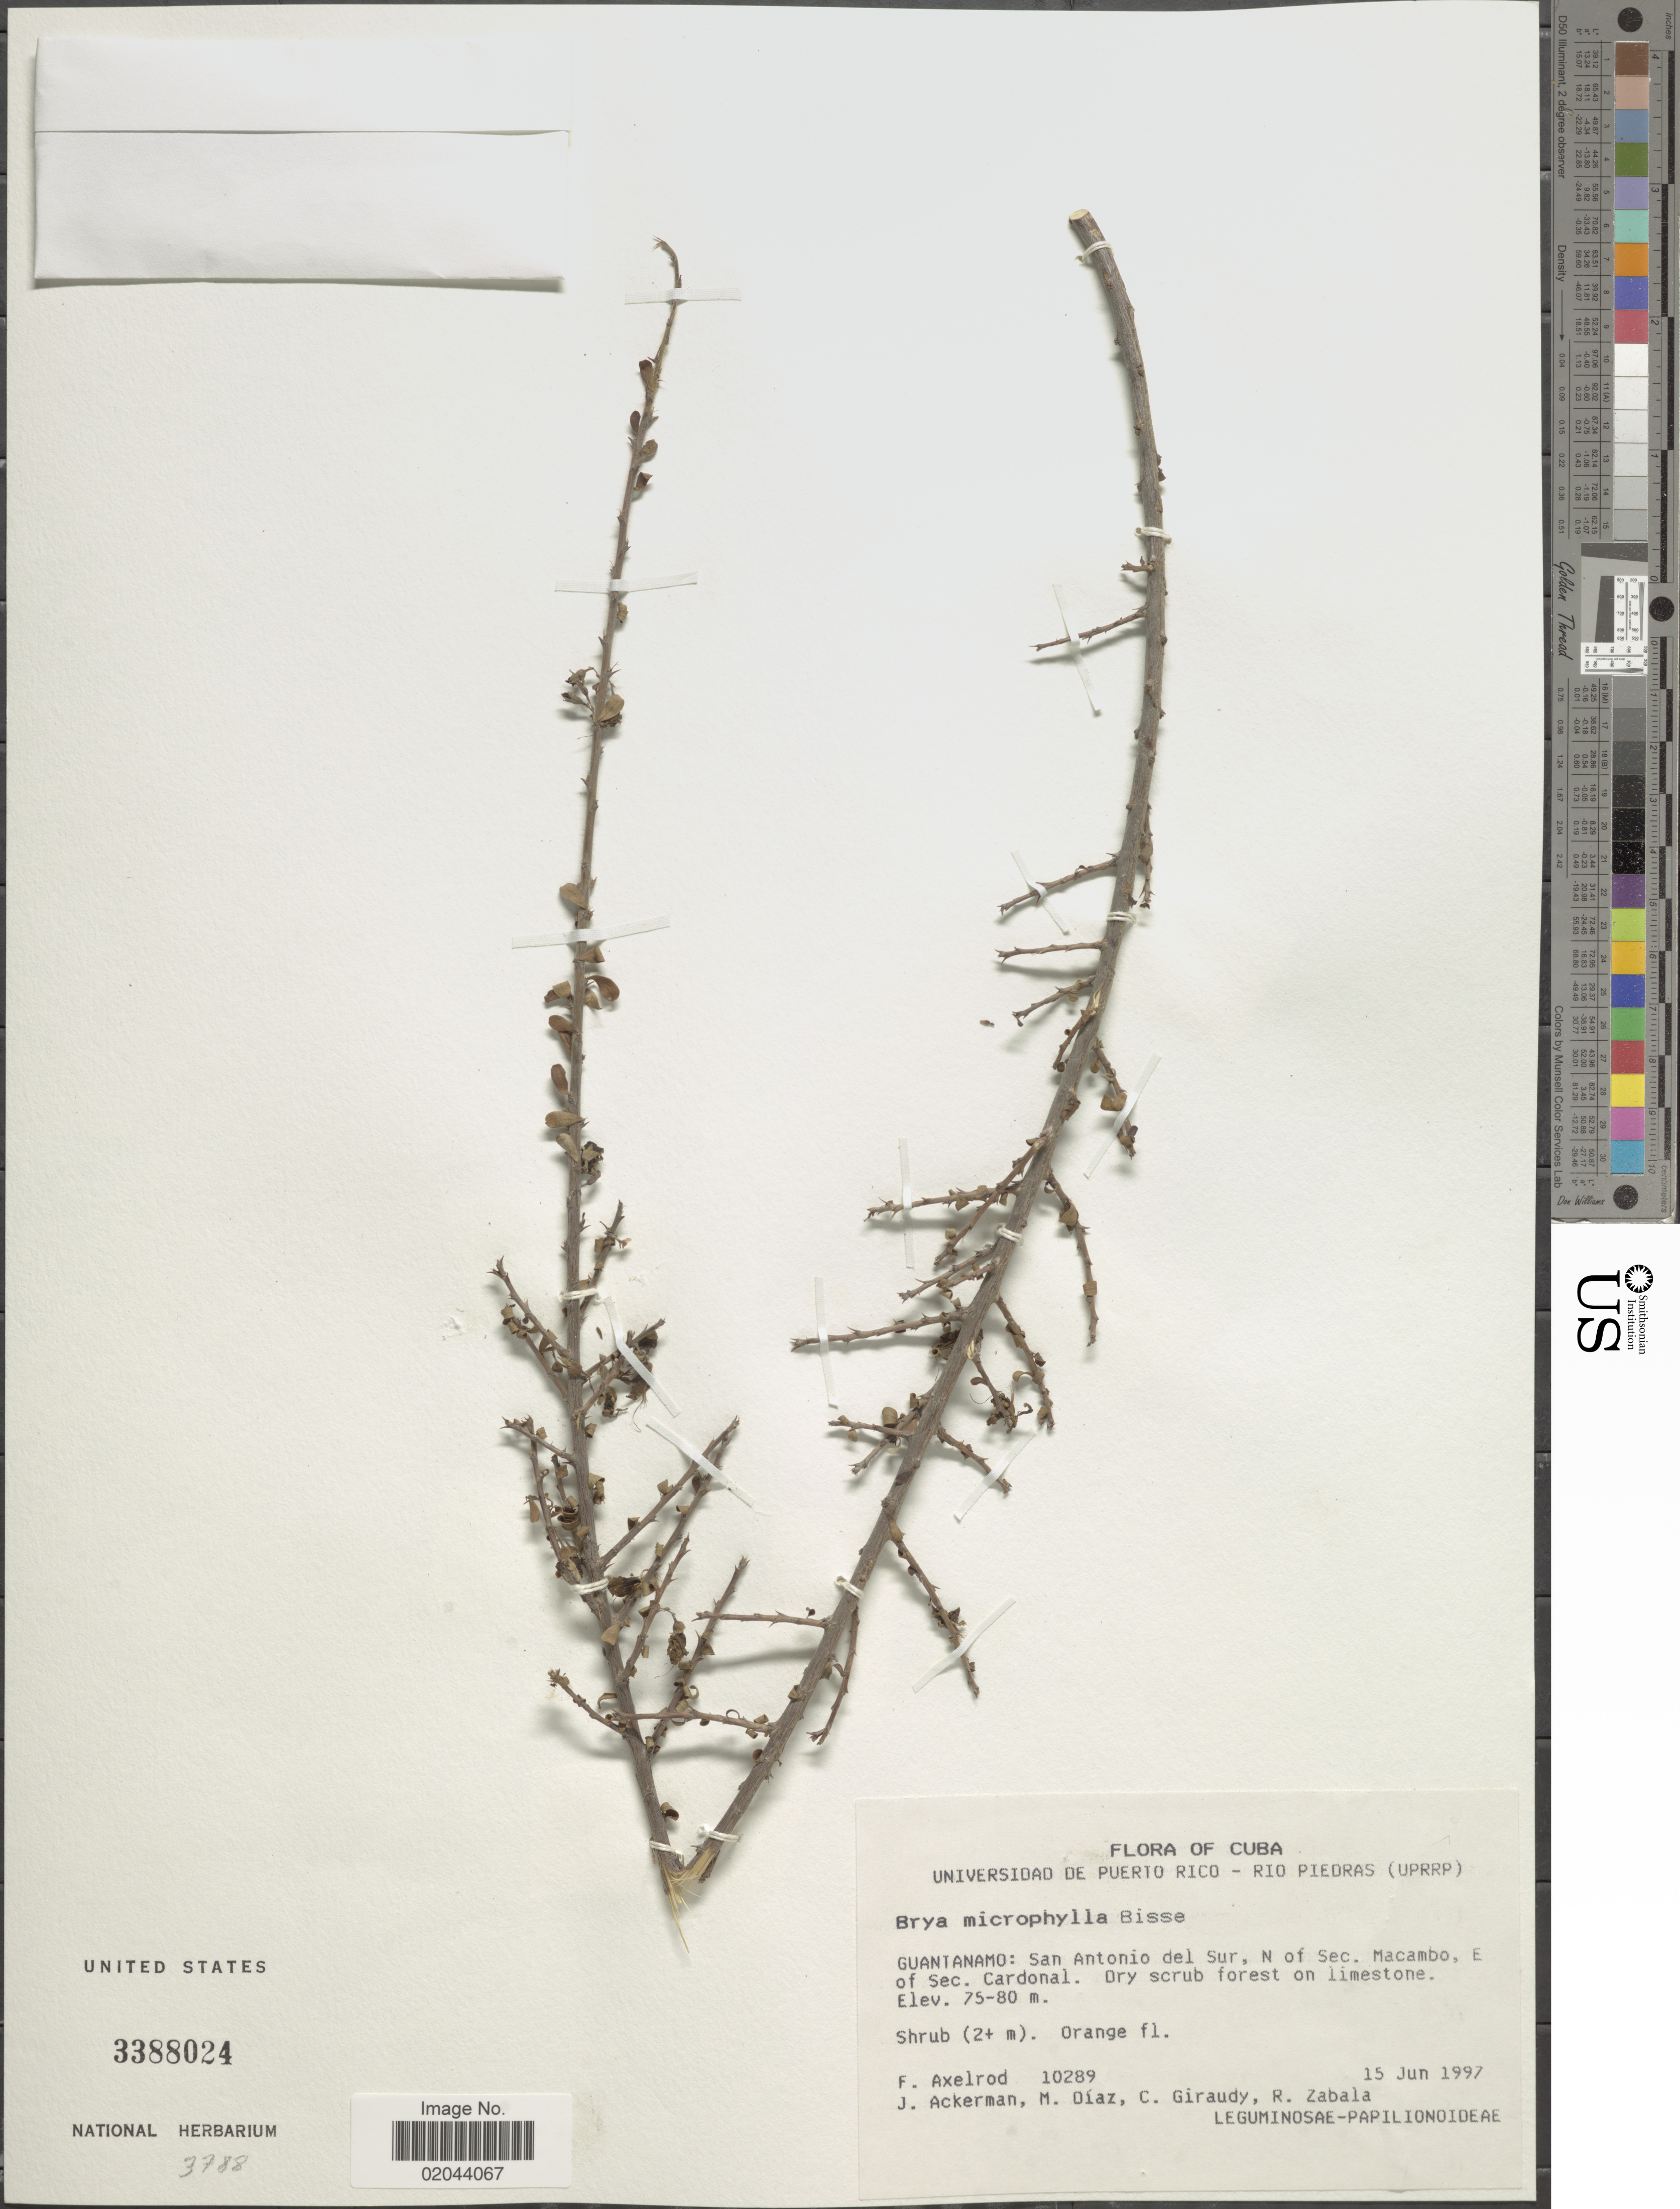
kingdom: Plantae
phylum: Tracheophyta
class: Magnoliopsida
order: Fabales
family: Fabaceae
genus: Brya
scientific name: Brya microphylla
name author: Bisse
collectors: F. Axelrod, J. Ackerman, M. Díaz, C. Giraudy & R. Zabala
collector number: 10289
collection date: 1997-06-15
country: Cuba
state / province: Guantánamo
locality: San Antonio del Sur, N of Sec. Macombo, E of Sec. cardonal. Dry scrub forest on limestone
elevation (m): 75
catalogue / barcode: US 3388024